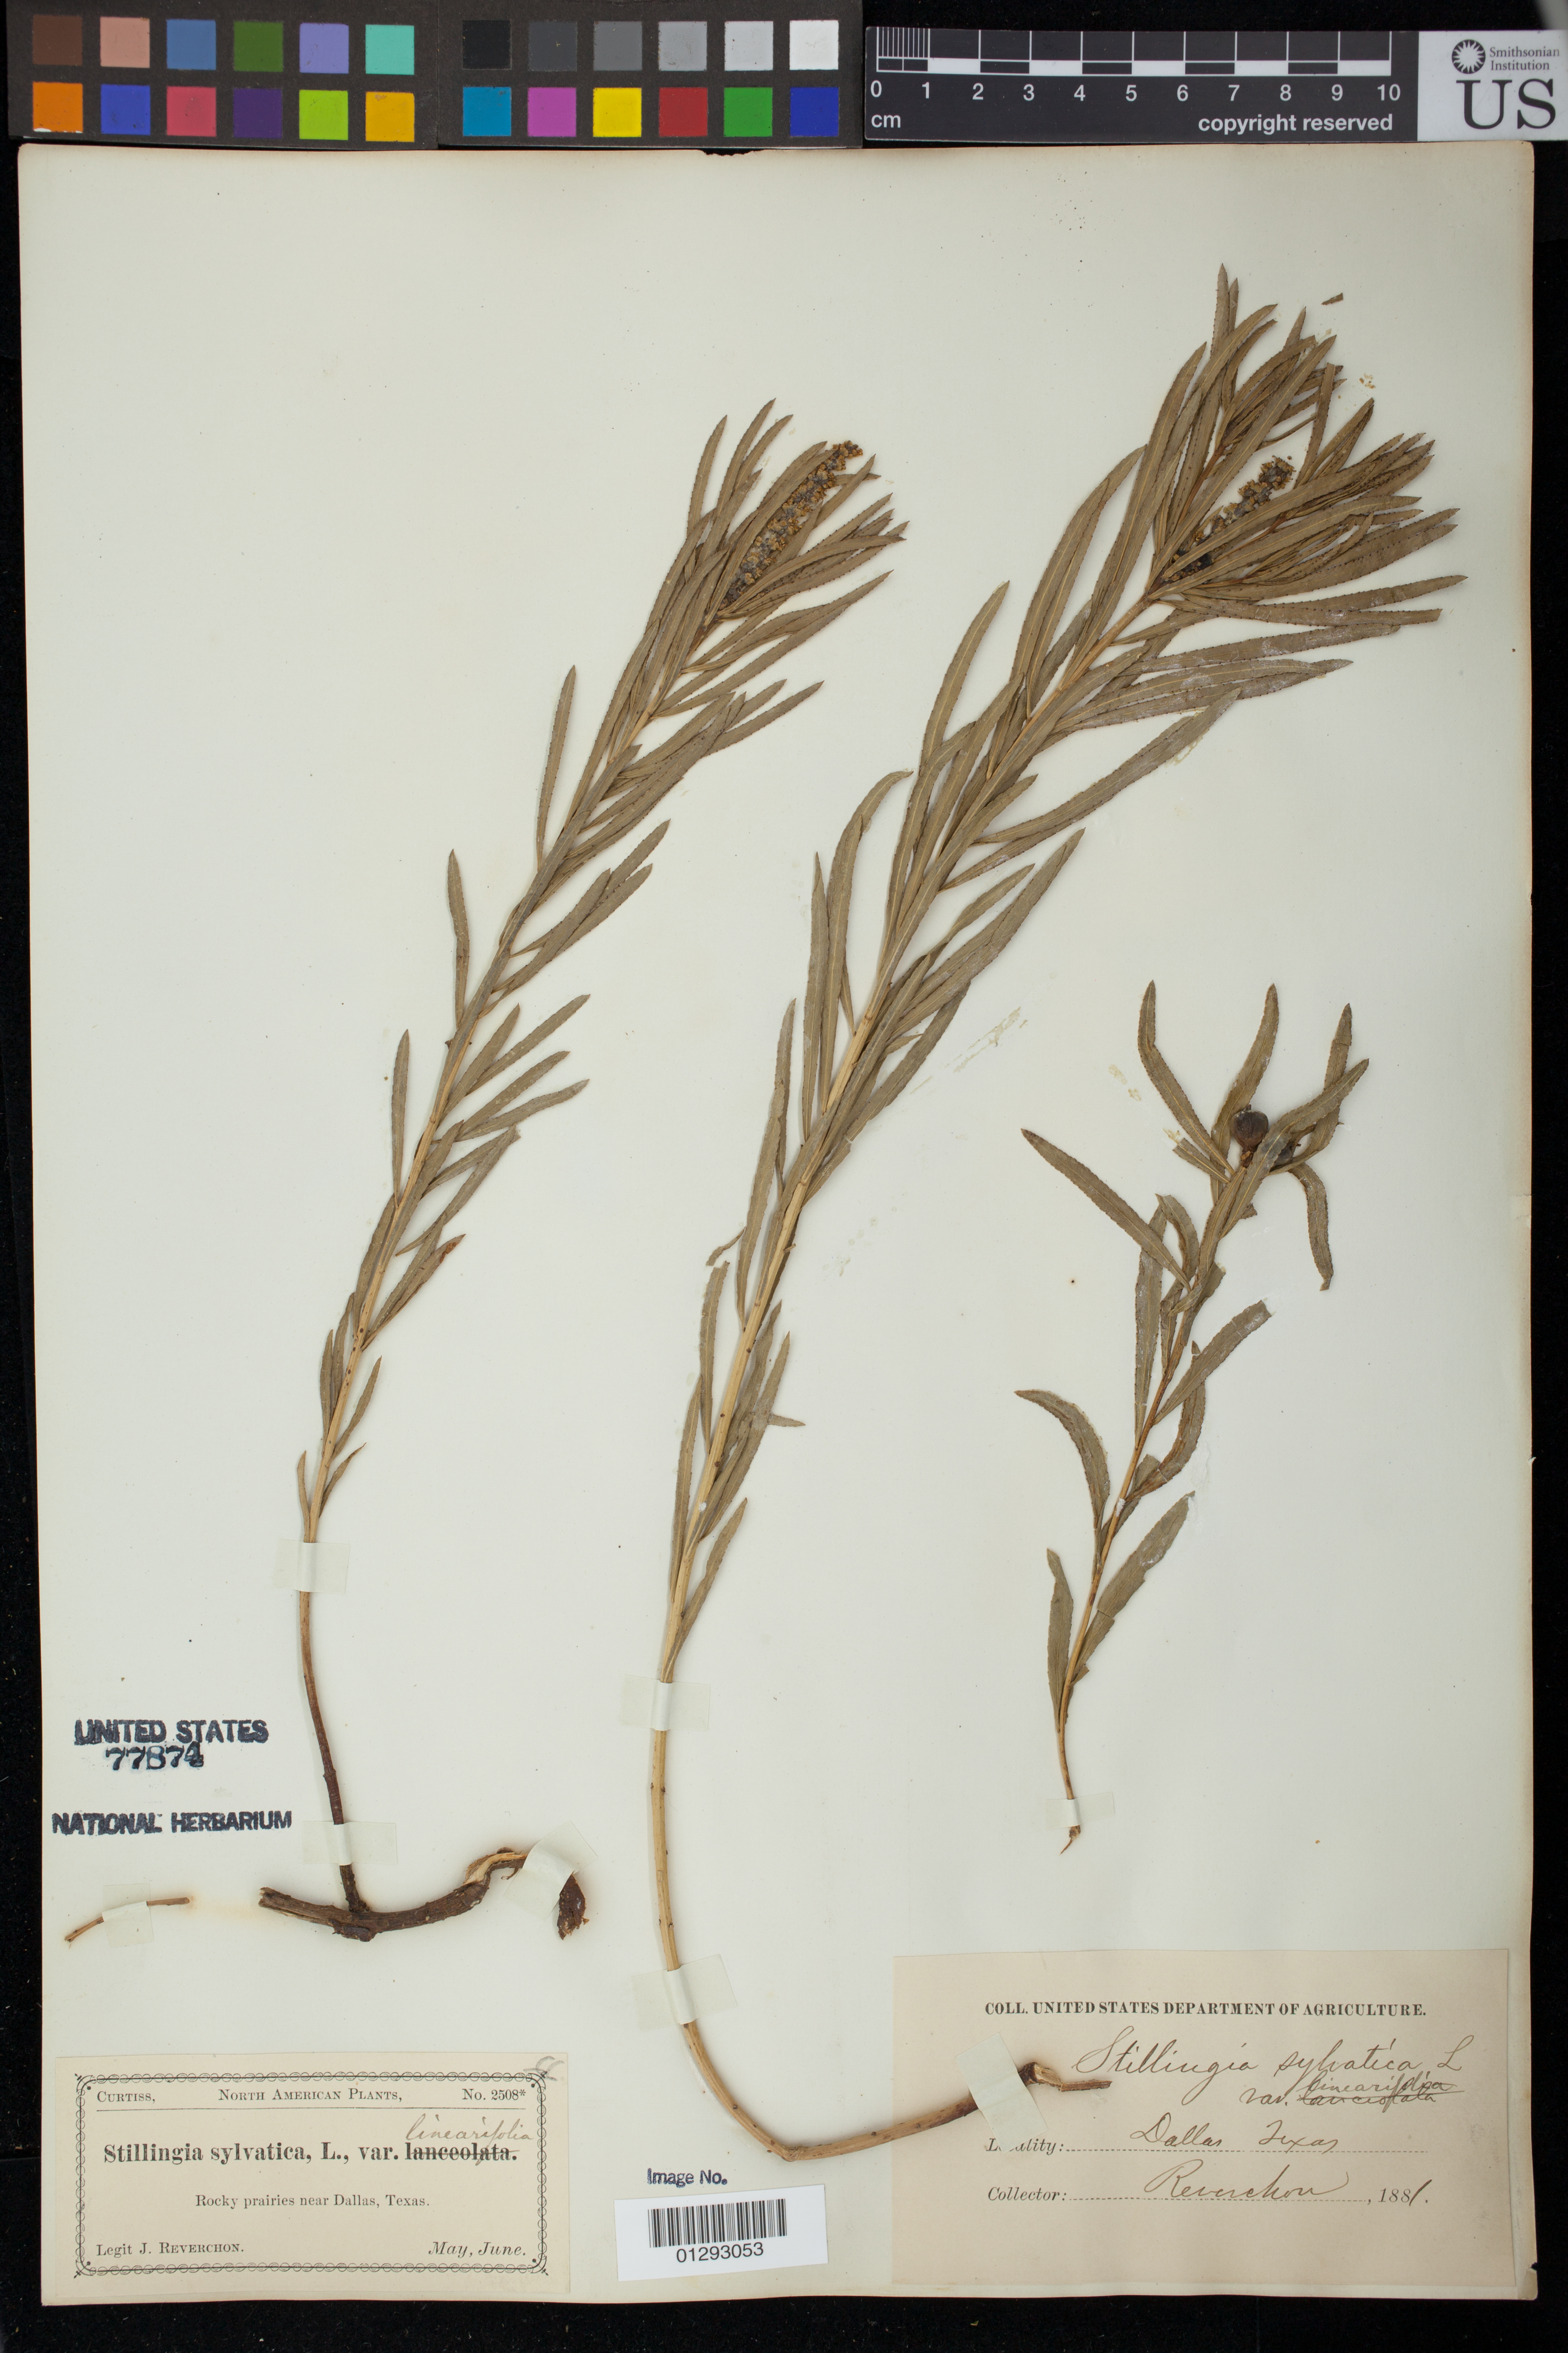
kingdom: Plantae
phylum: Tracheophyta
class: Magnoliopsida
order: Malpighiales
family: Euphorbiaceae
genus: Stillingia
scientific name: Stillingia texana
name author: I.M. Johnst.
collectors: J. Reverchon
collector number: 2508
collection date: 1881-05/1881-06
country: United States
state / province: Texas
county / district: Dallas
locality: Near Dallas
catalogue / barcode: US 77874